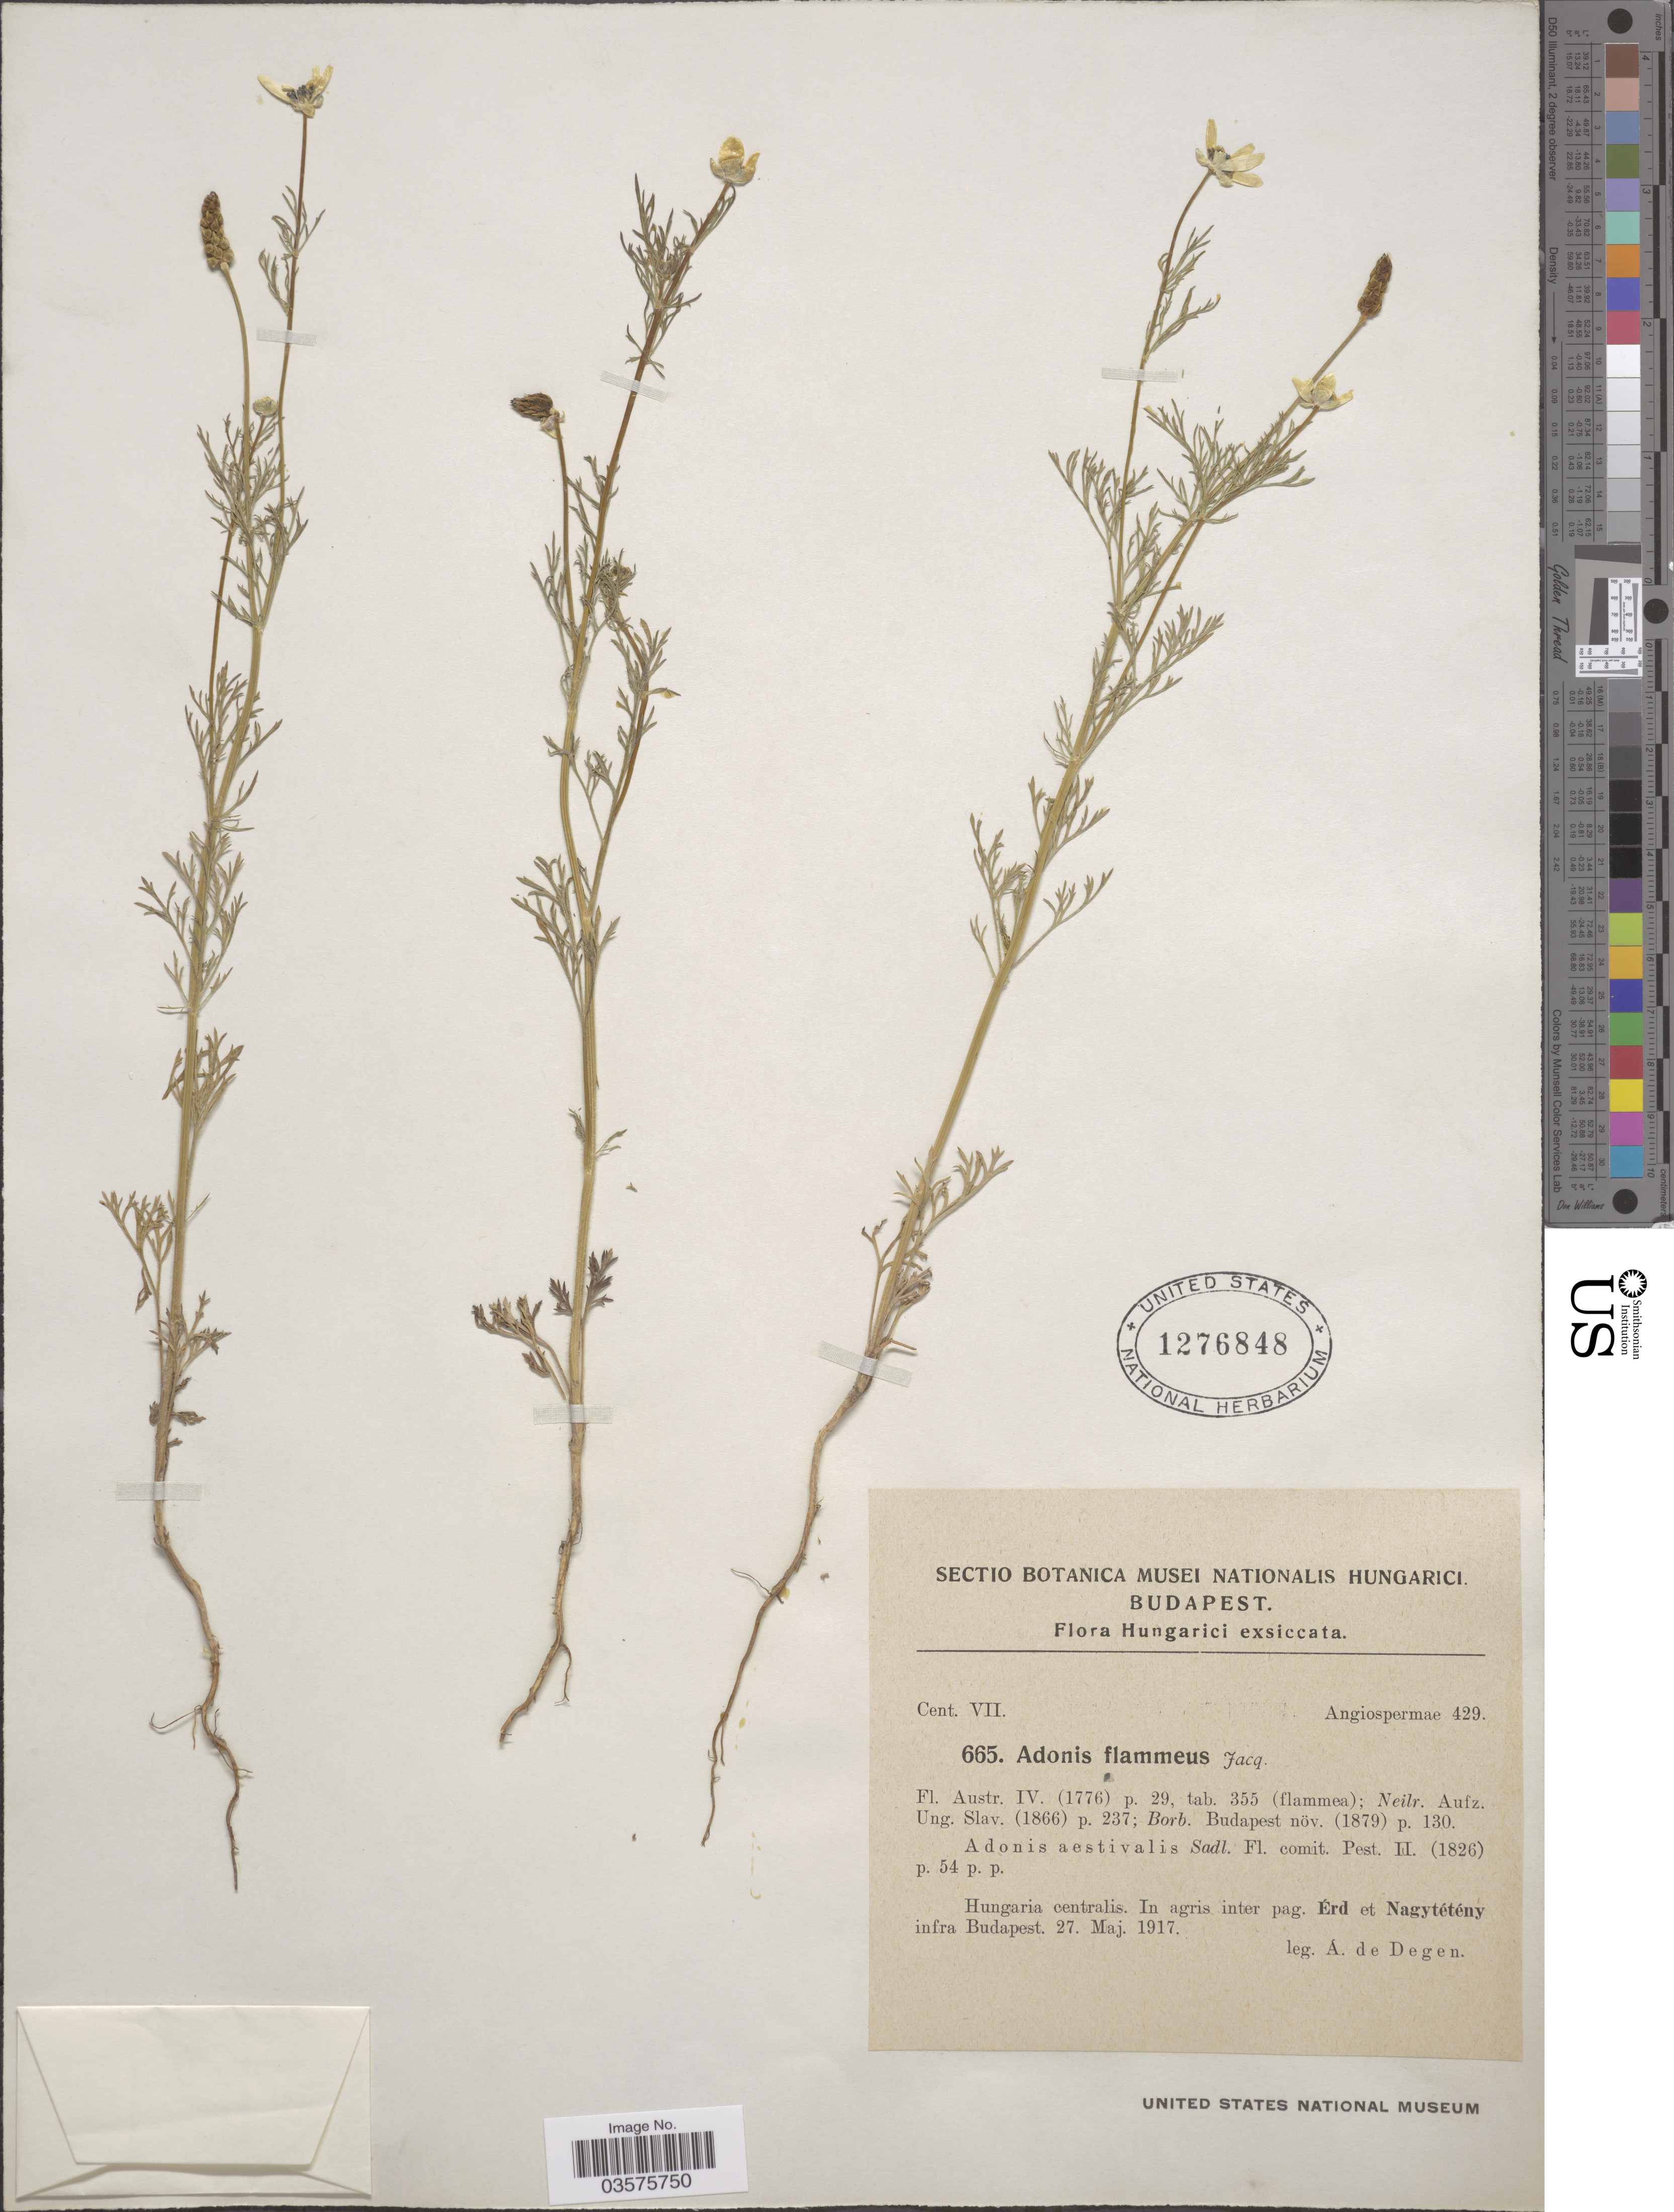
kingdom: Plantae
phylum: Tracheophyta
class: Magnoliopsida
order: Ranunculales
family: Ranunculaceae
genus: Adonis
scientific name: Adonis nepalensis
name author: Simonov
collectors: A. Degen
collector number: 665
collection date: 1917-05-27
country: Hungary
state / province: Budapest, Capital District of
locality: Hungaria centralis. In agris inter pag. Érd et Nagytétény infra Budapest.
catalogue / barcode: US 1276848